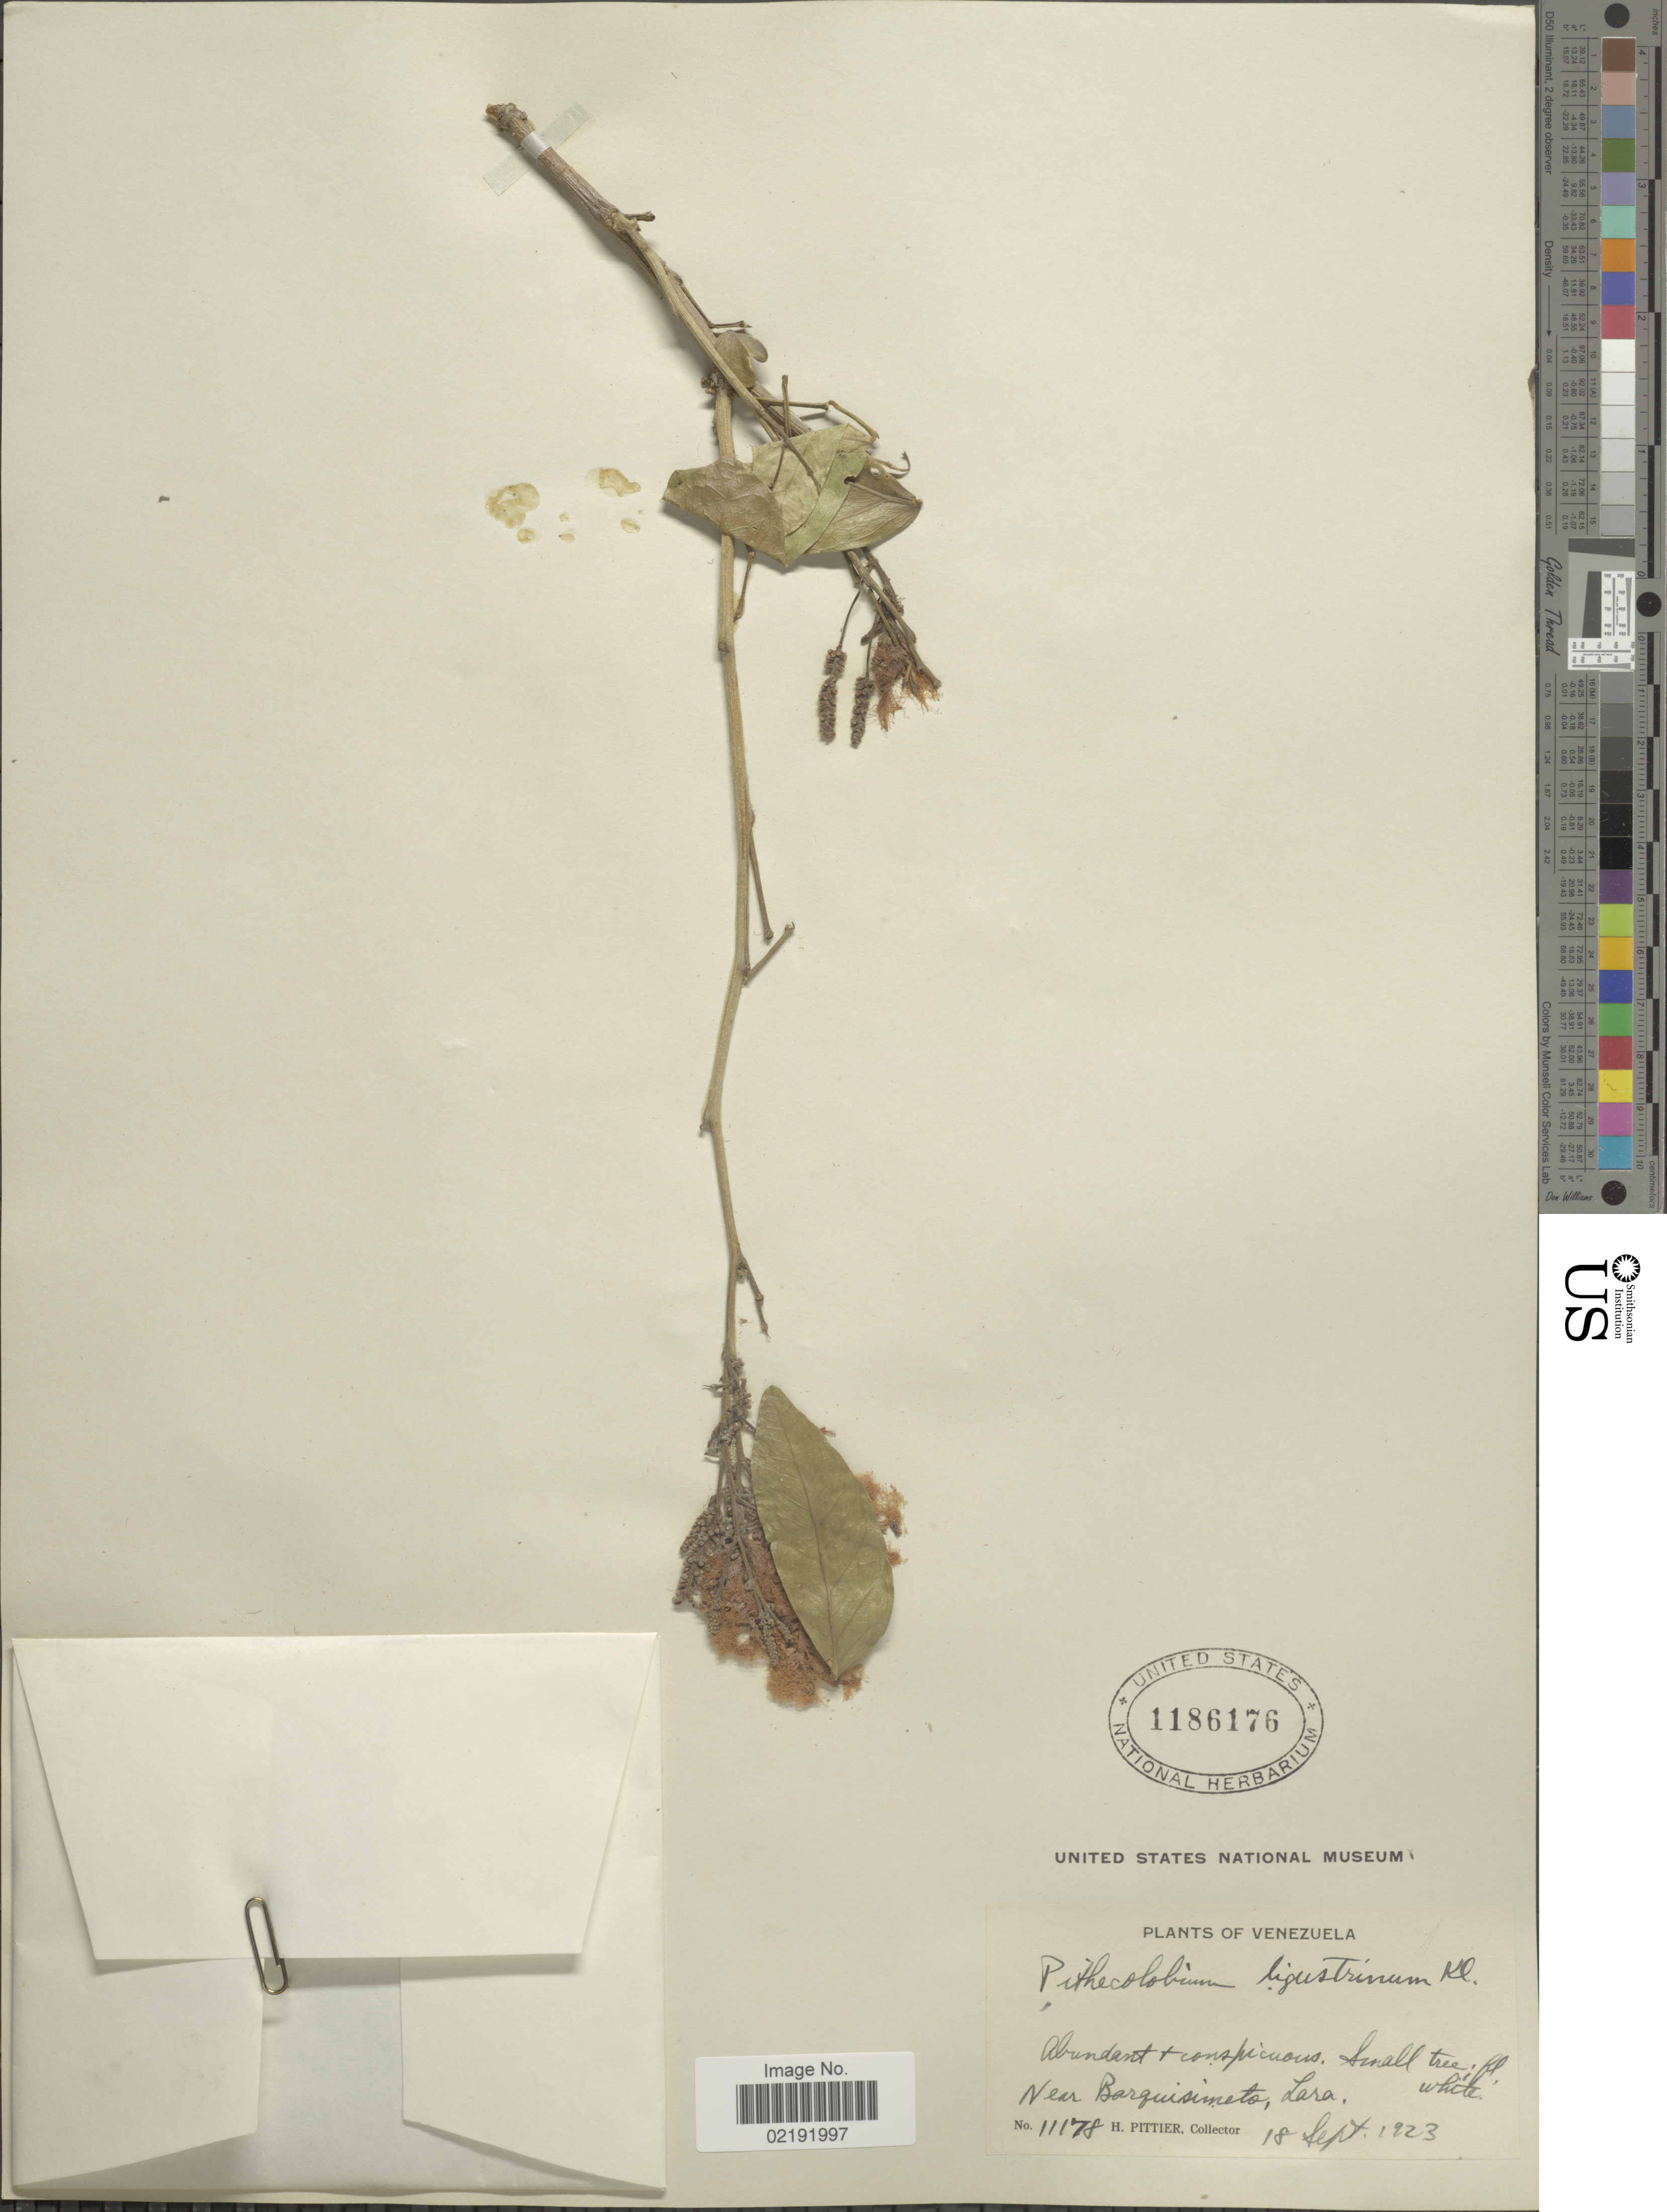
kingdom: Plantae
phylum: Tracheophyta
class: Magnoliopsida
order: Fabales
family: Fabaceae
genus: Pithecellobium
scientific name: Pithecellobium lanceolatum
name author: (Humb. & Bonpl. ex Willd.) Benth.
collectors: H. F. Pittier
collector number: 11178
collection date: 1923-09-18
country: Venezuela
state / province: Lara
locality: Near Barquisimeto, Lara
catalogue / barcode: US 1186176